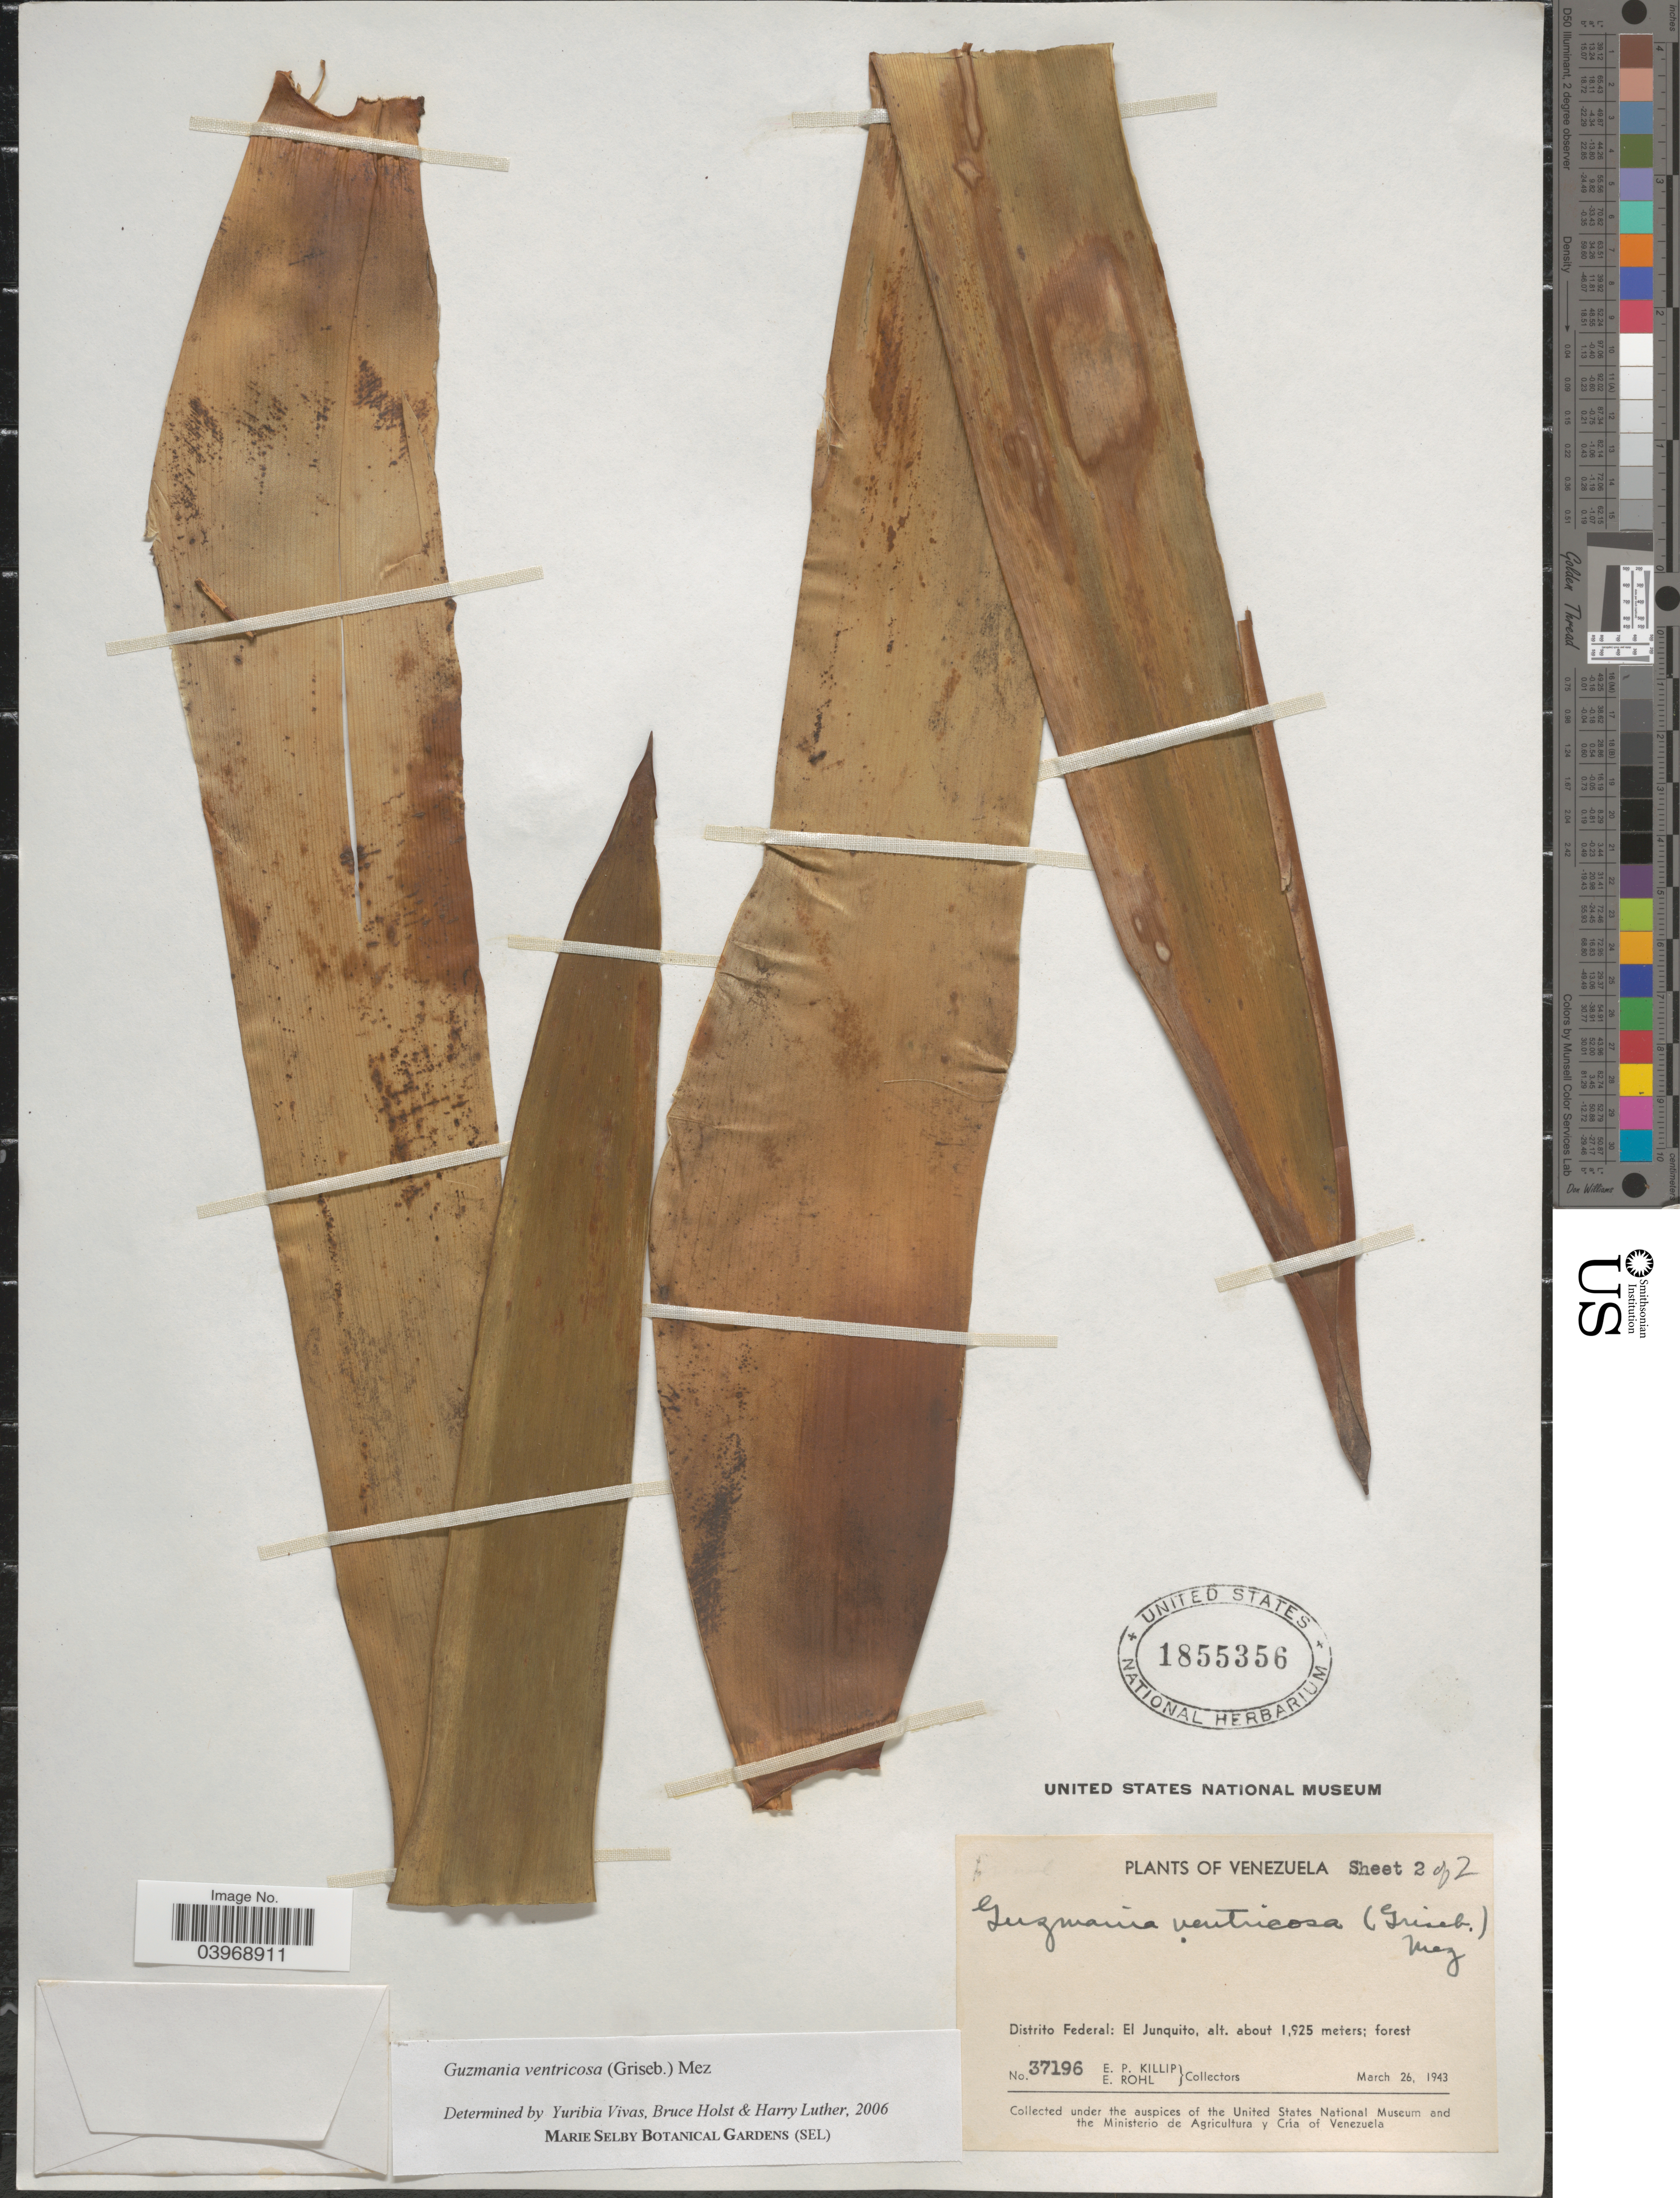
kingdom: Plantae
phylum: Tracheophyta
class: Liliopsida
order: Poales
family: Bromeliaceae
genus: Guzmania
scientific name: Guzmania sp.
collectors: E. P. Killip & E. Röhl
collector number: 37196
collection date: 1943-03-26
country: Venezuela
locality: Distrito Federal: El Junquito.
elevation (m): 1925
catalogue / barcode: US 1855356